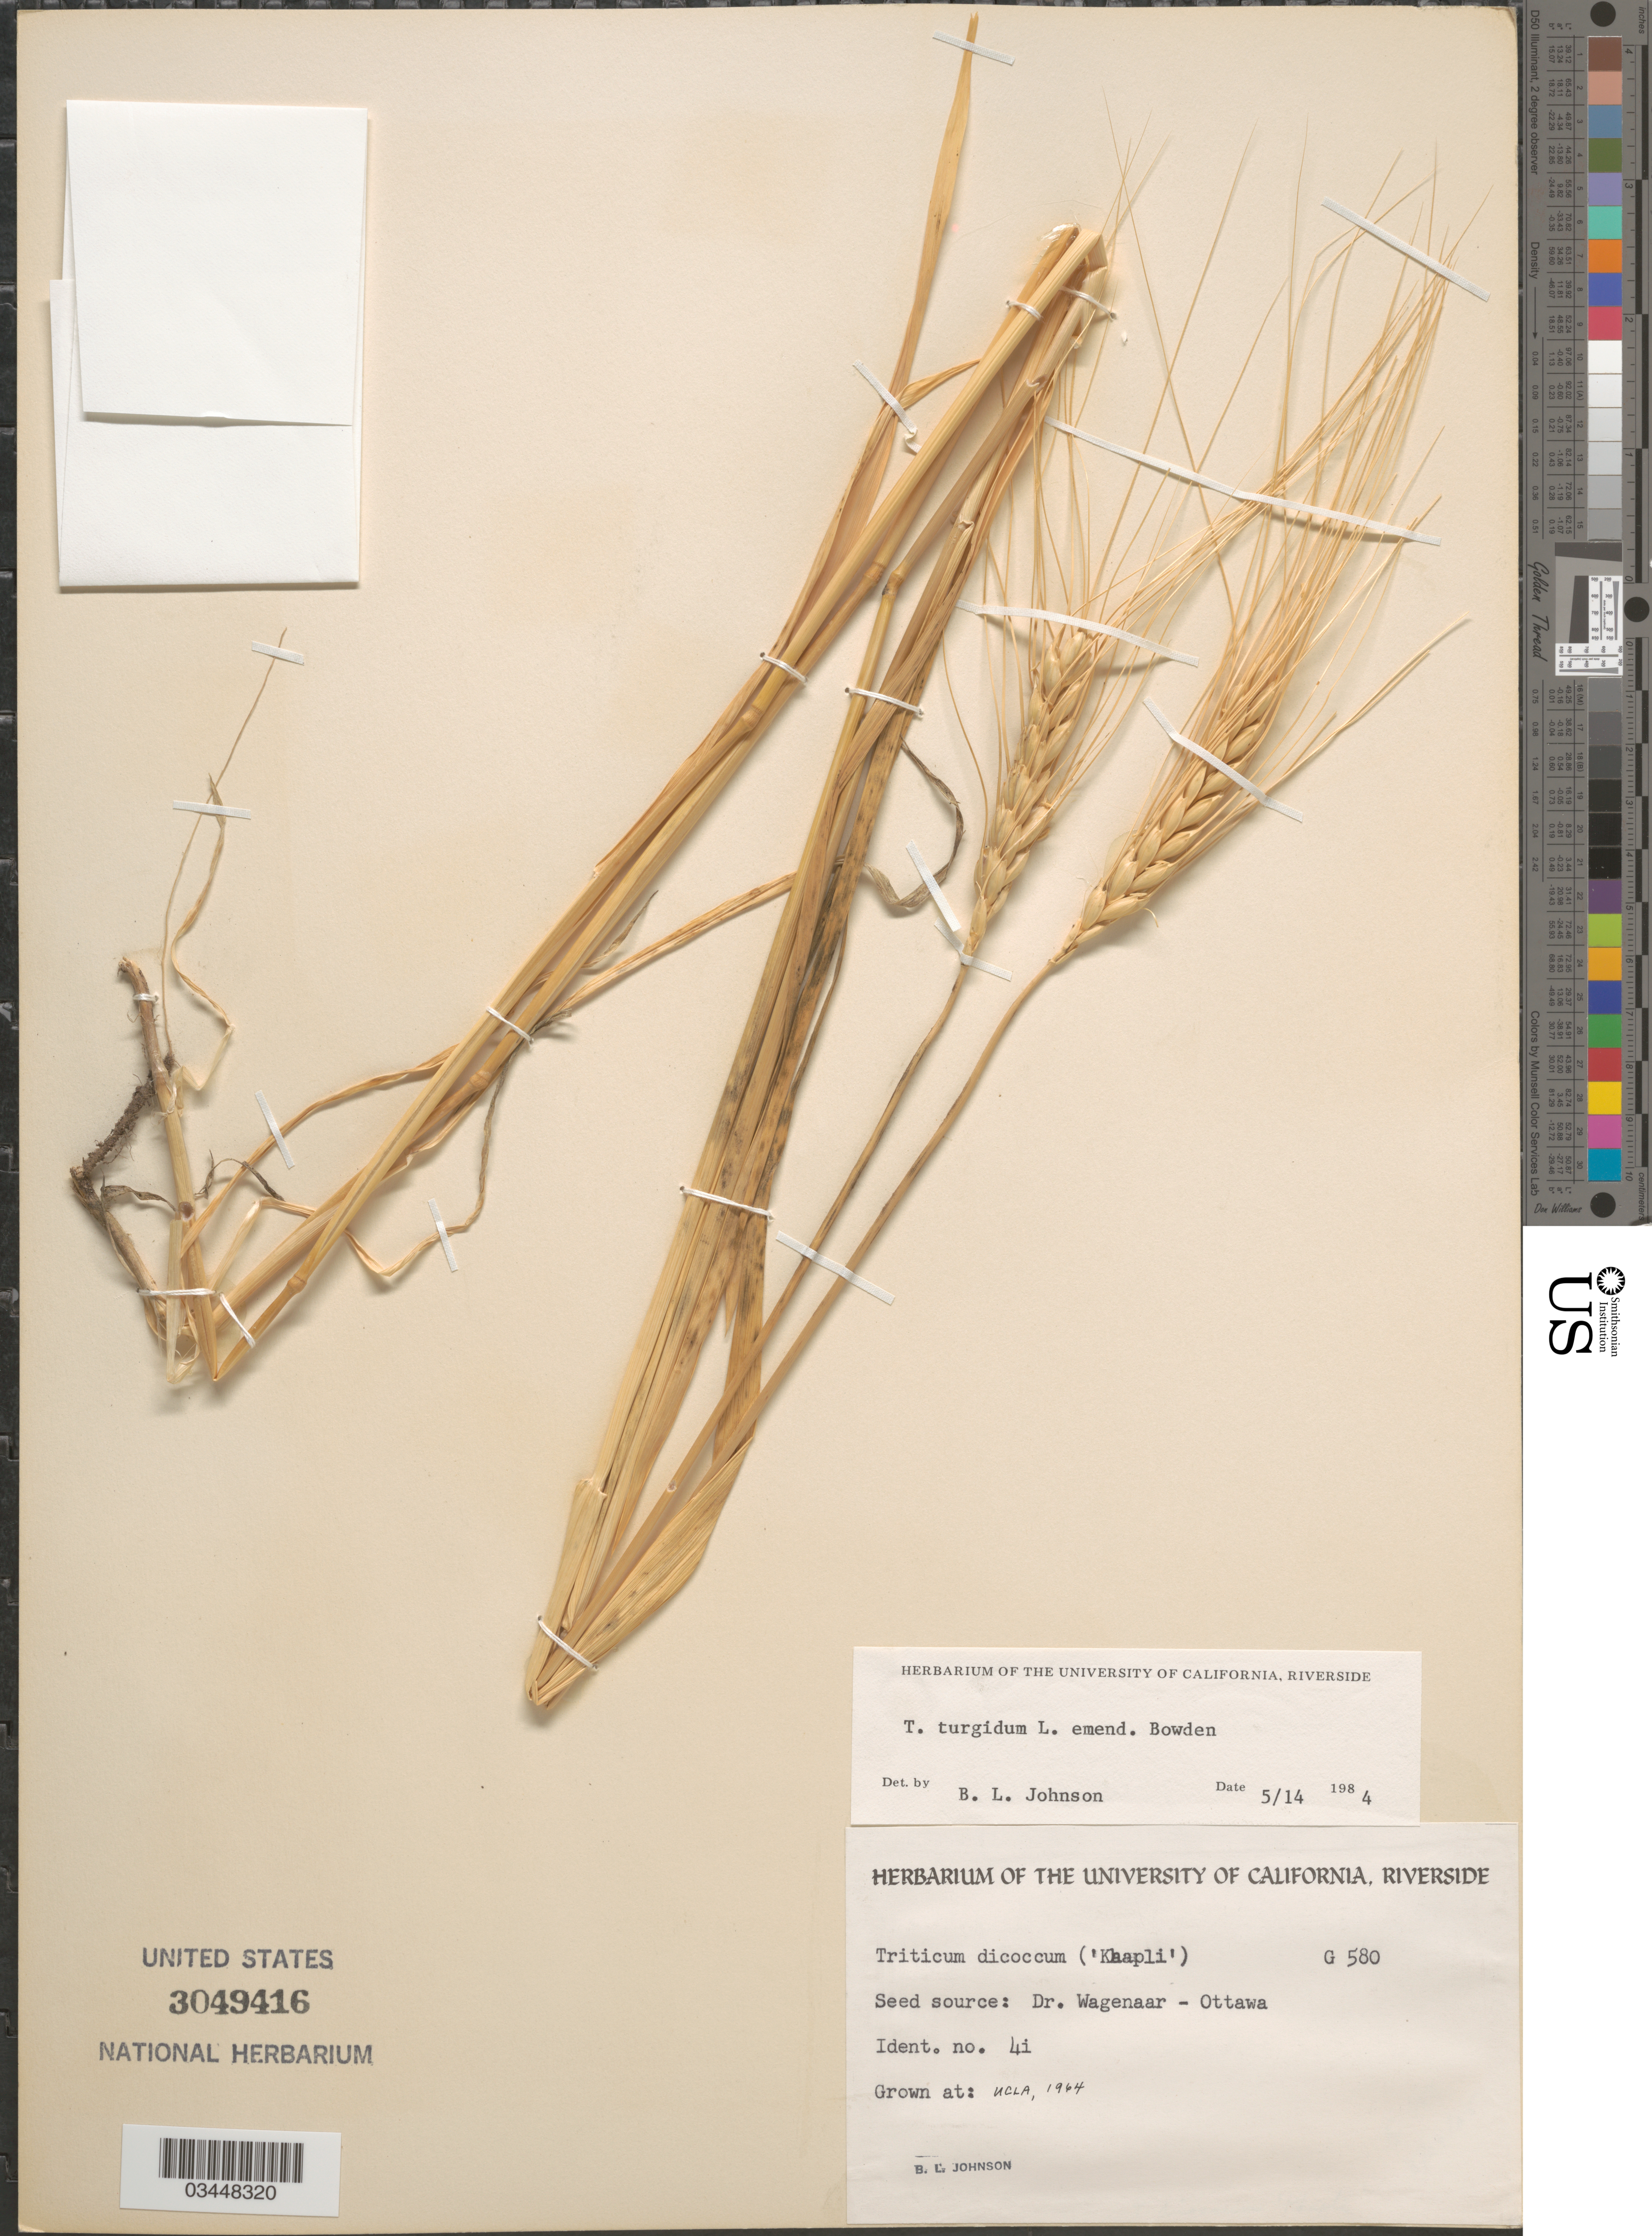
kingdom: Plantae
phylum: Tracheophyta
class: Liliopsida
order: Poales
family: Poaceae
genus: Triticum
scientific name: Triticum turgidum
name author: L.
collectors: B. Johnson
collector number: G580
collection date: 1964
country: United States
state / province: California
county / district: Los Angeles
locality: UCLA.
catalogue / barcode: US 3049416